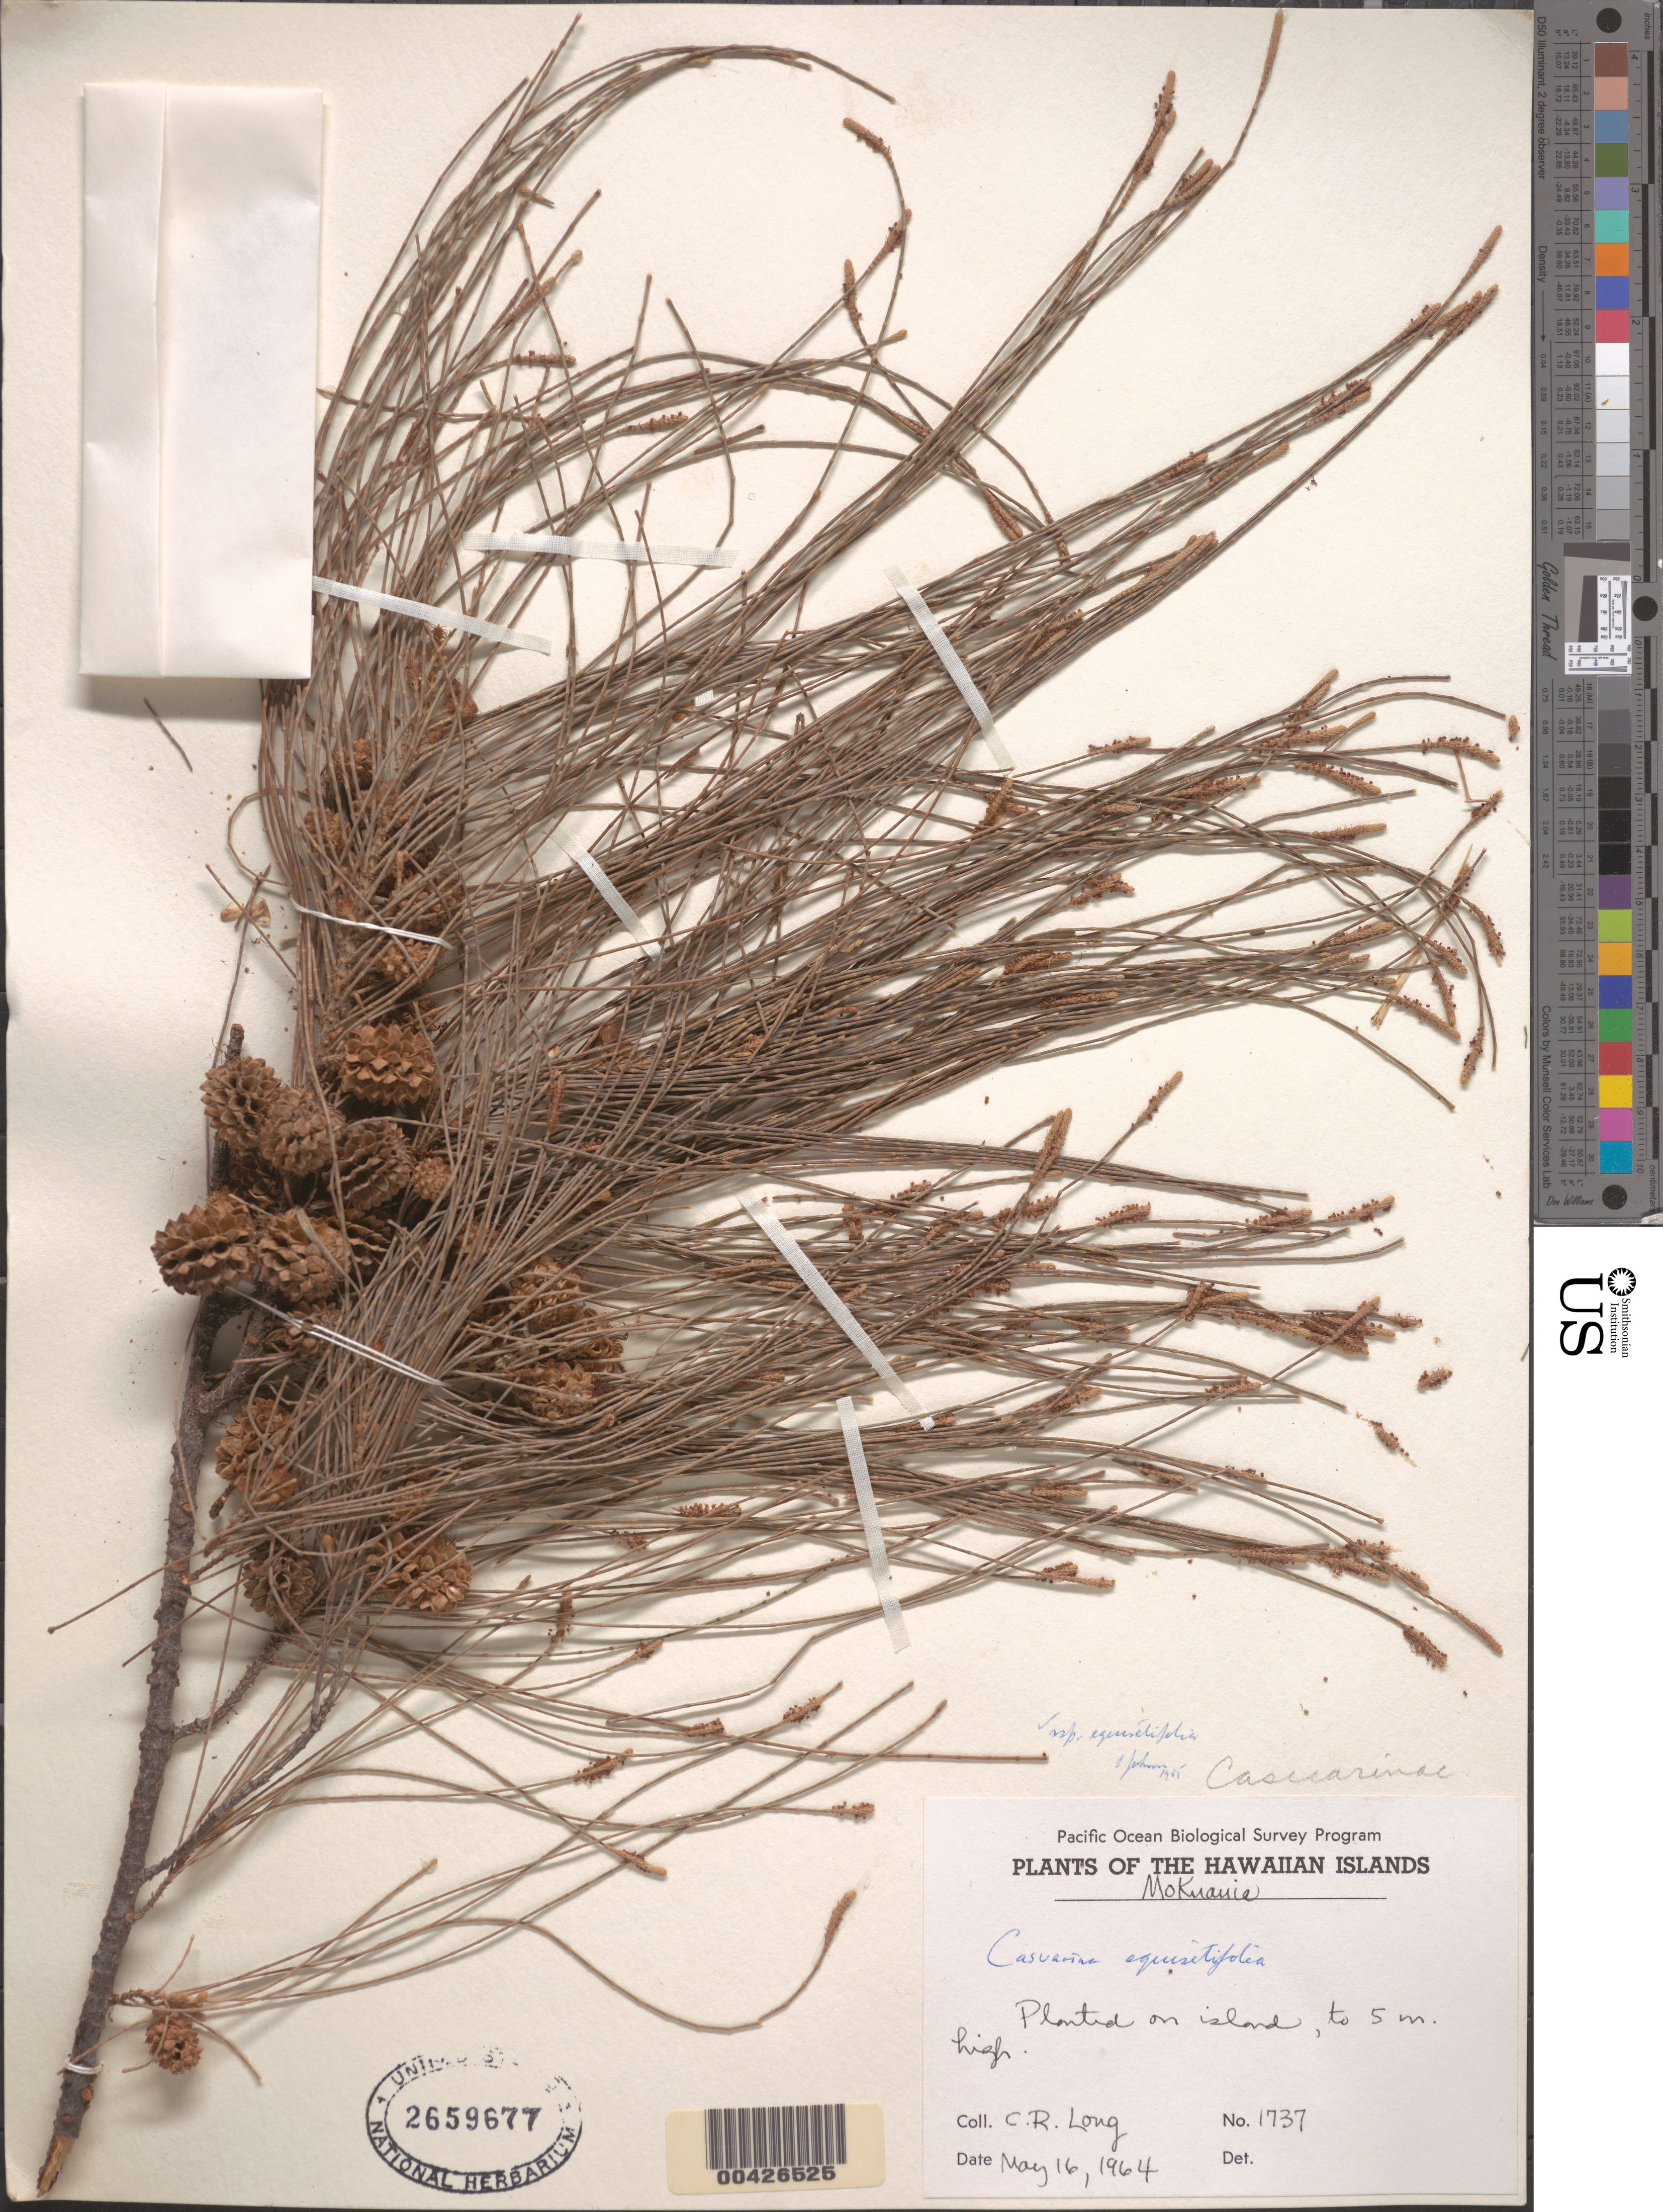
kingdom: Plantae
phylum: Tracheophyta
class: Magnoliopsida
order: Fagales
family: Casuarinaceae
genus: Casuarina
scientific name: Casuarina equisetifolia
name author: L.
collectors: C. Long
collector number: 1737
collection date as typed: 16 May 1964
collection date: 1964-05-16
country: United States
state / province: Hawaii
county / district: Honolulu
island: Mokuauia [Goat] Islet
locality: Mokuauie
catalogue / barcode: US 2659677